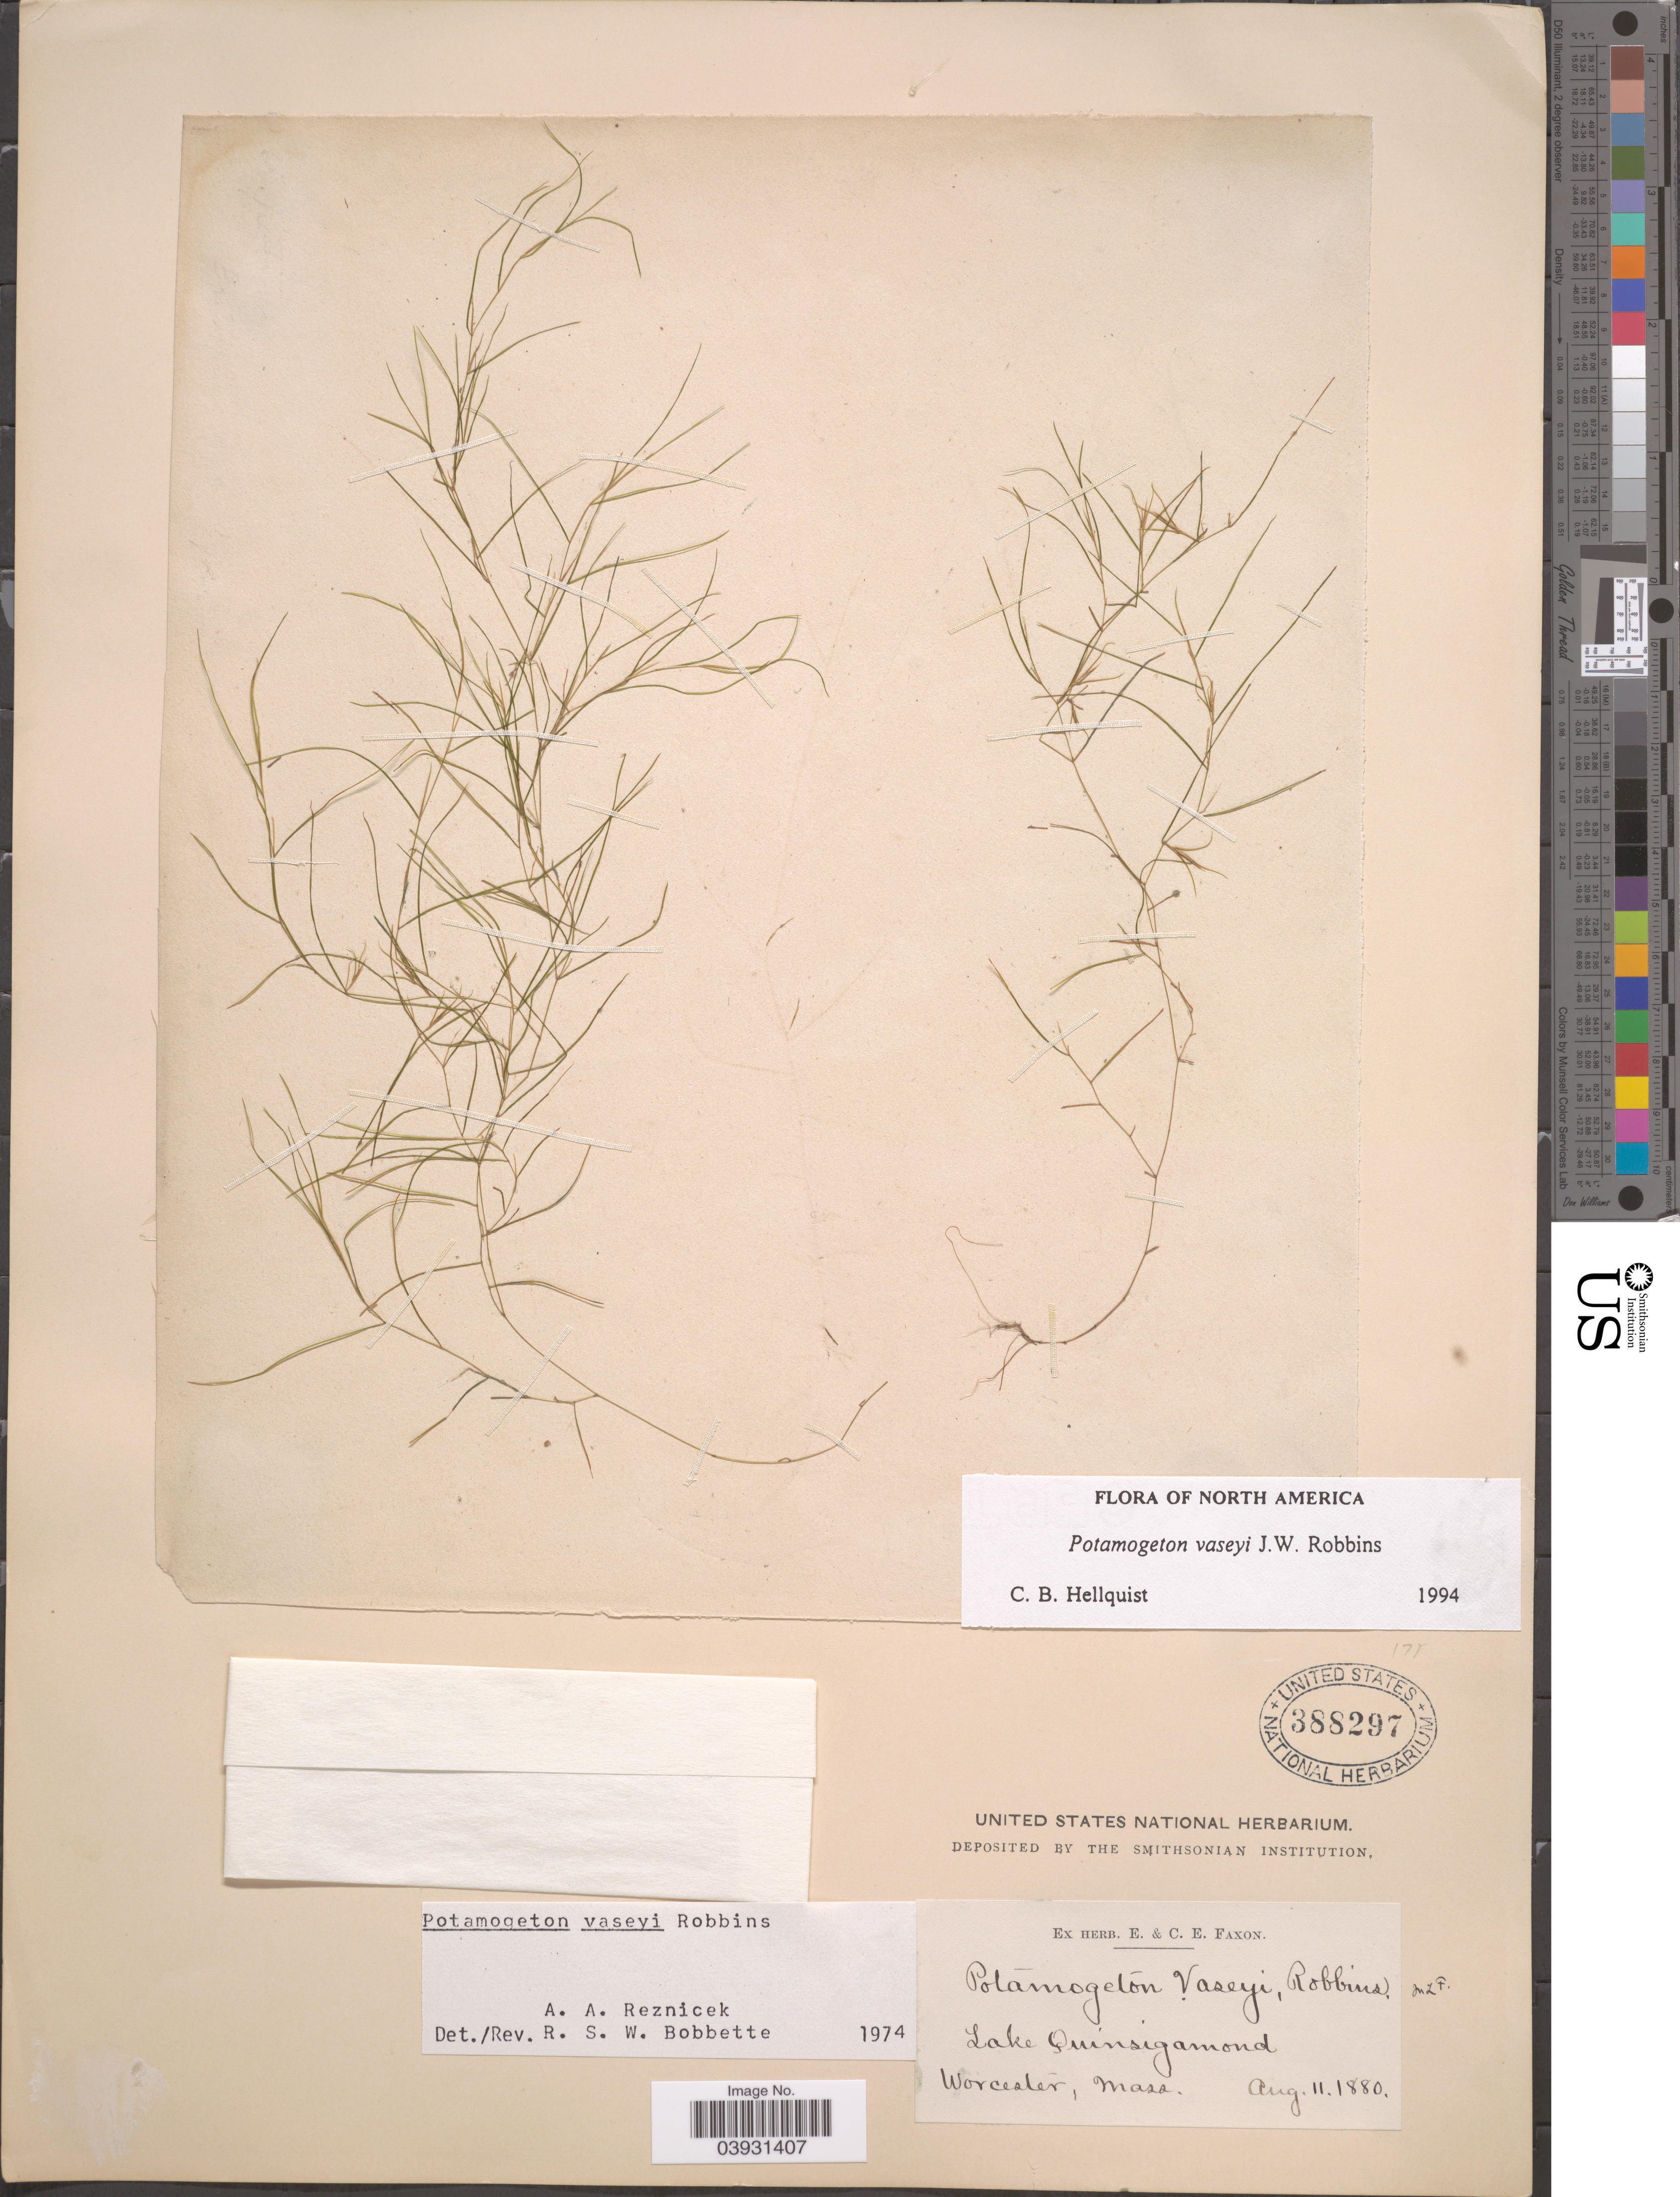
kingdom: Plantae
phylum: Tracheophyta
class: Liliopsida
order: Alismatales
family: Potamogetonaceae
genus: Potamogeton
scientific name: Potamogeton vaseyi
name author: J.W. Robbins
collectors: ex herb. E. & C.E. Faxon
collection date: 1880-08-11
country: United States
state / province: Massachusetts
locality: Lake Quinsigamond. Worcester.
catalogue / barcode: US 388297